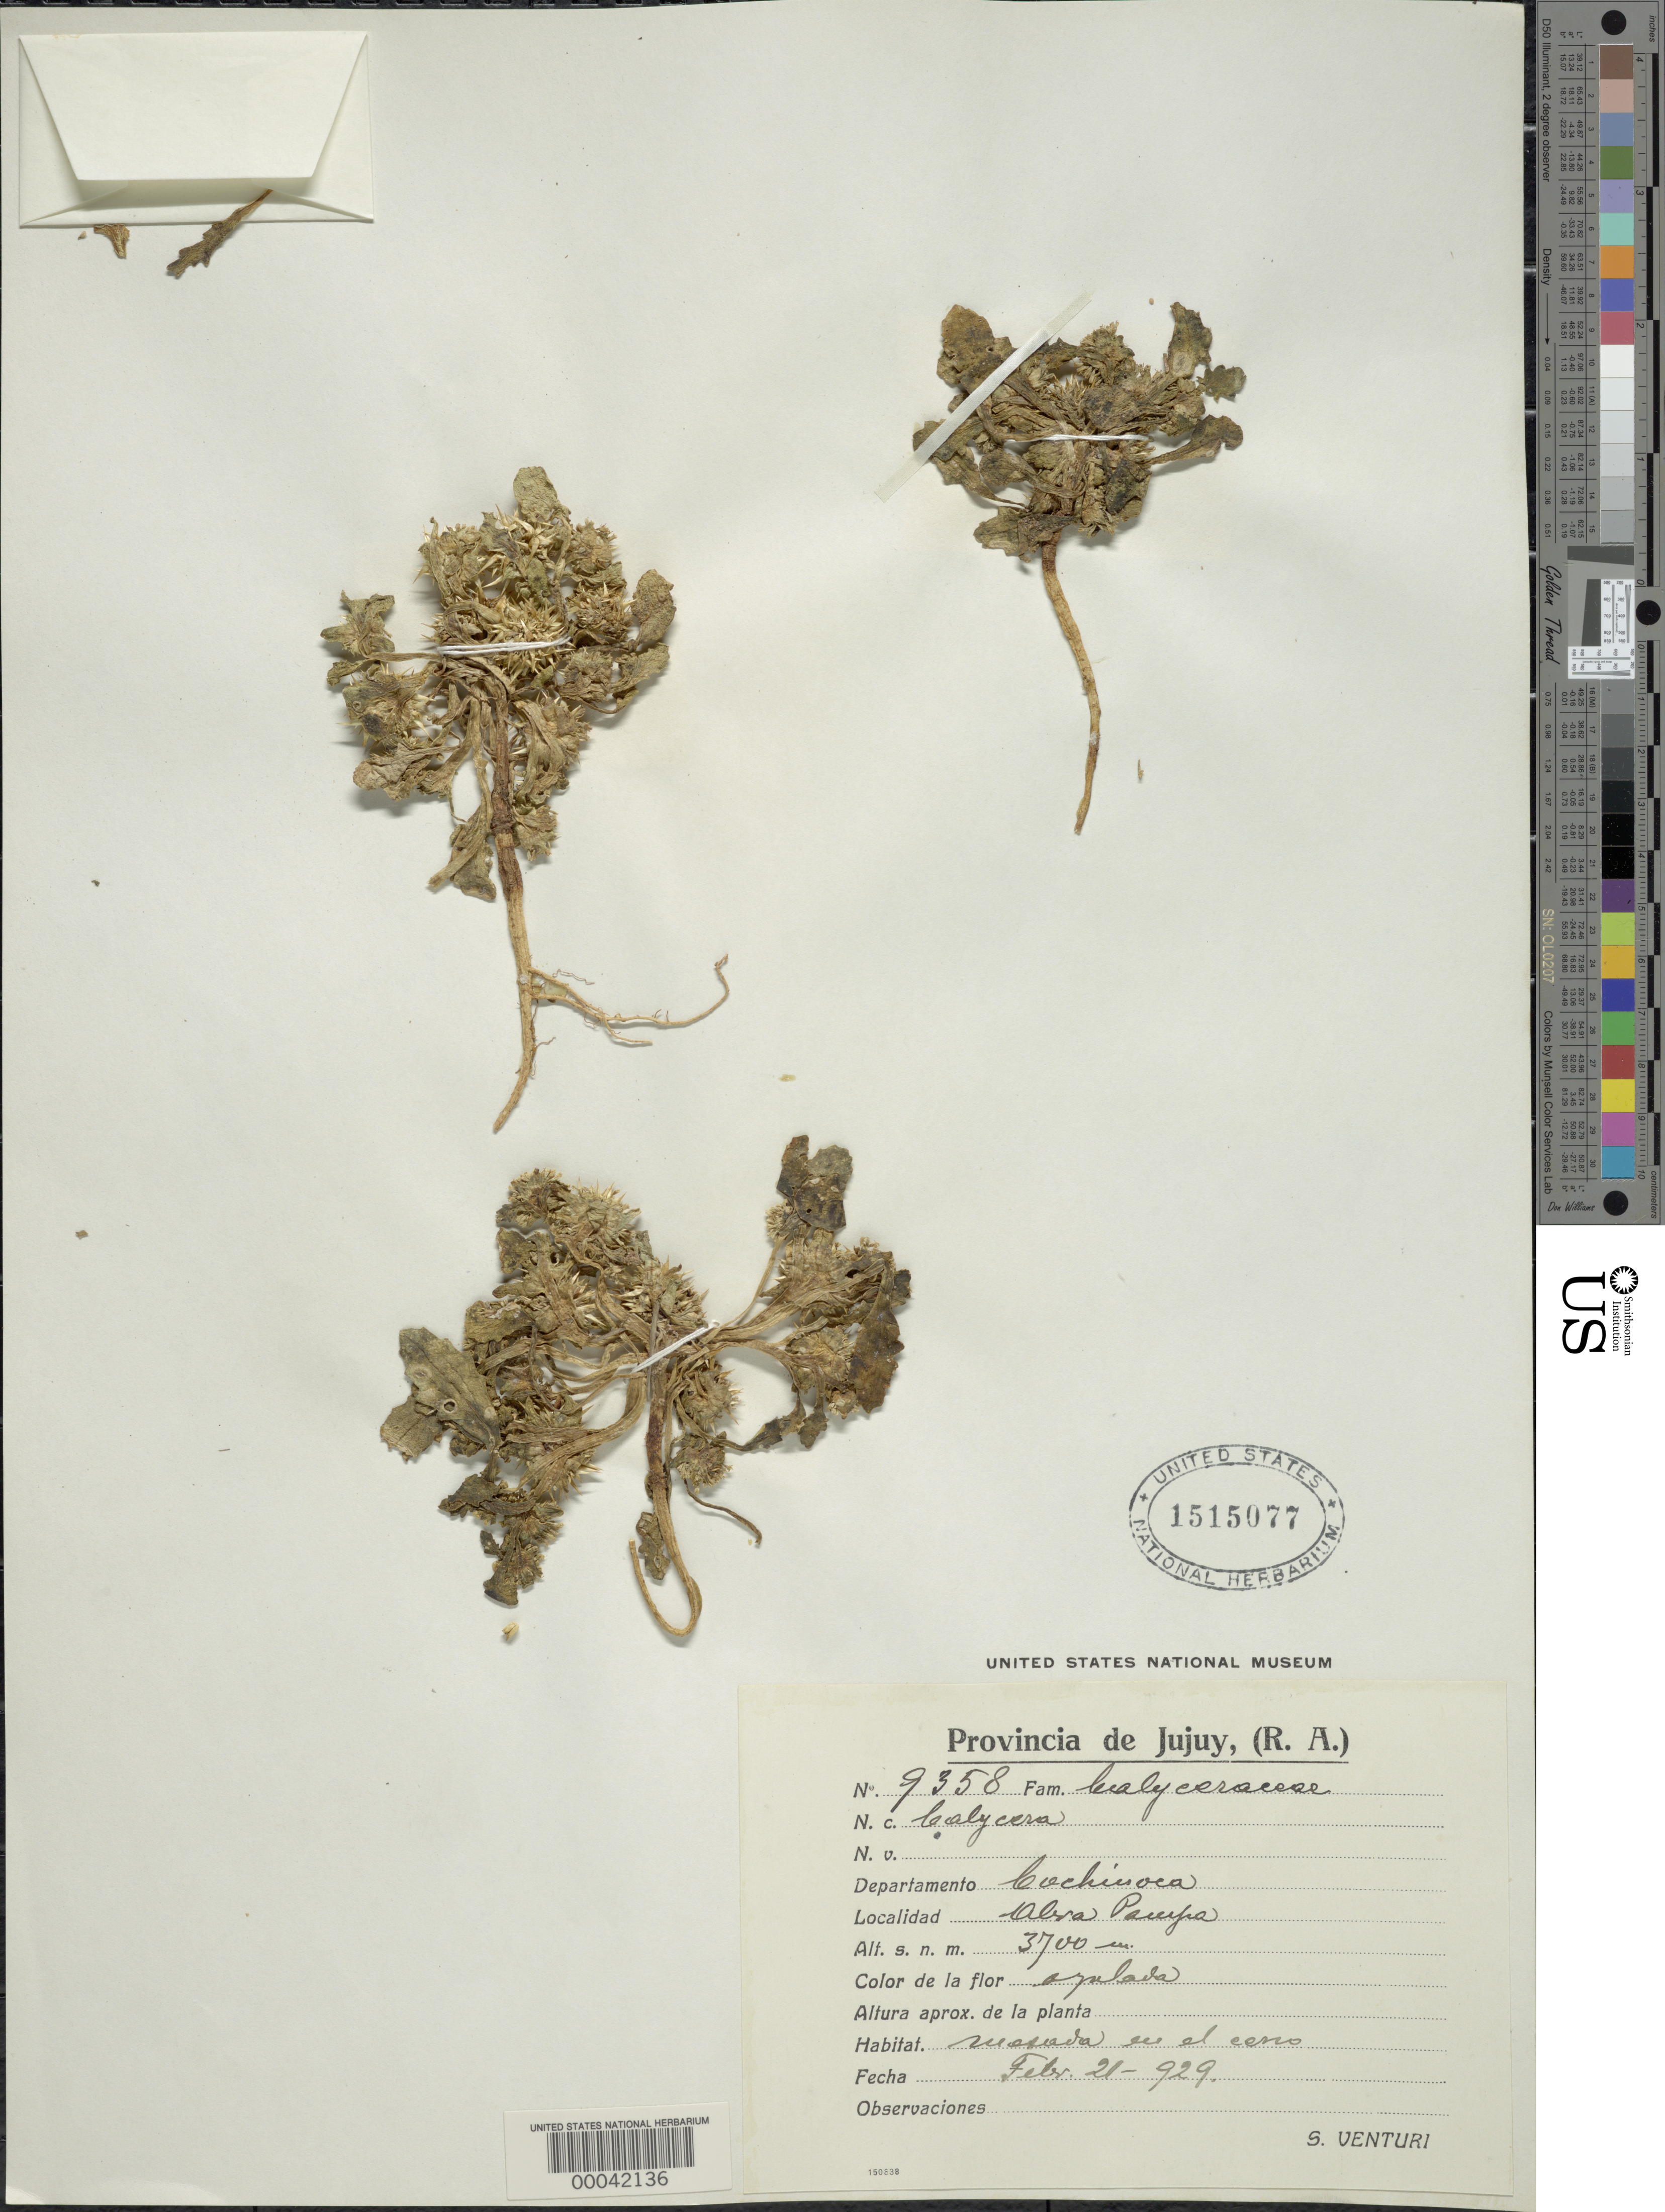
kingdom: Plantae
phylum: Tracheophyta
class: Magnoliopsida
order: Asterales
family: Calyceraceae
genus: Calycera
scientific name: Calycera pulvinata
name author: J. Rémy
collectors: S. Venturi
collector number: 9358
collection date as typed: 21 Feb 1929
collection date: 1929-02-21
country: Argentina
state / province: Jujuy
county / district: Cochinoca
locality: Abra Pauipa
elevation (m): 3700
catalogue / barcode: US 1515077